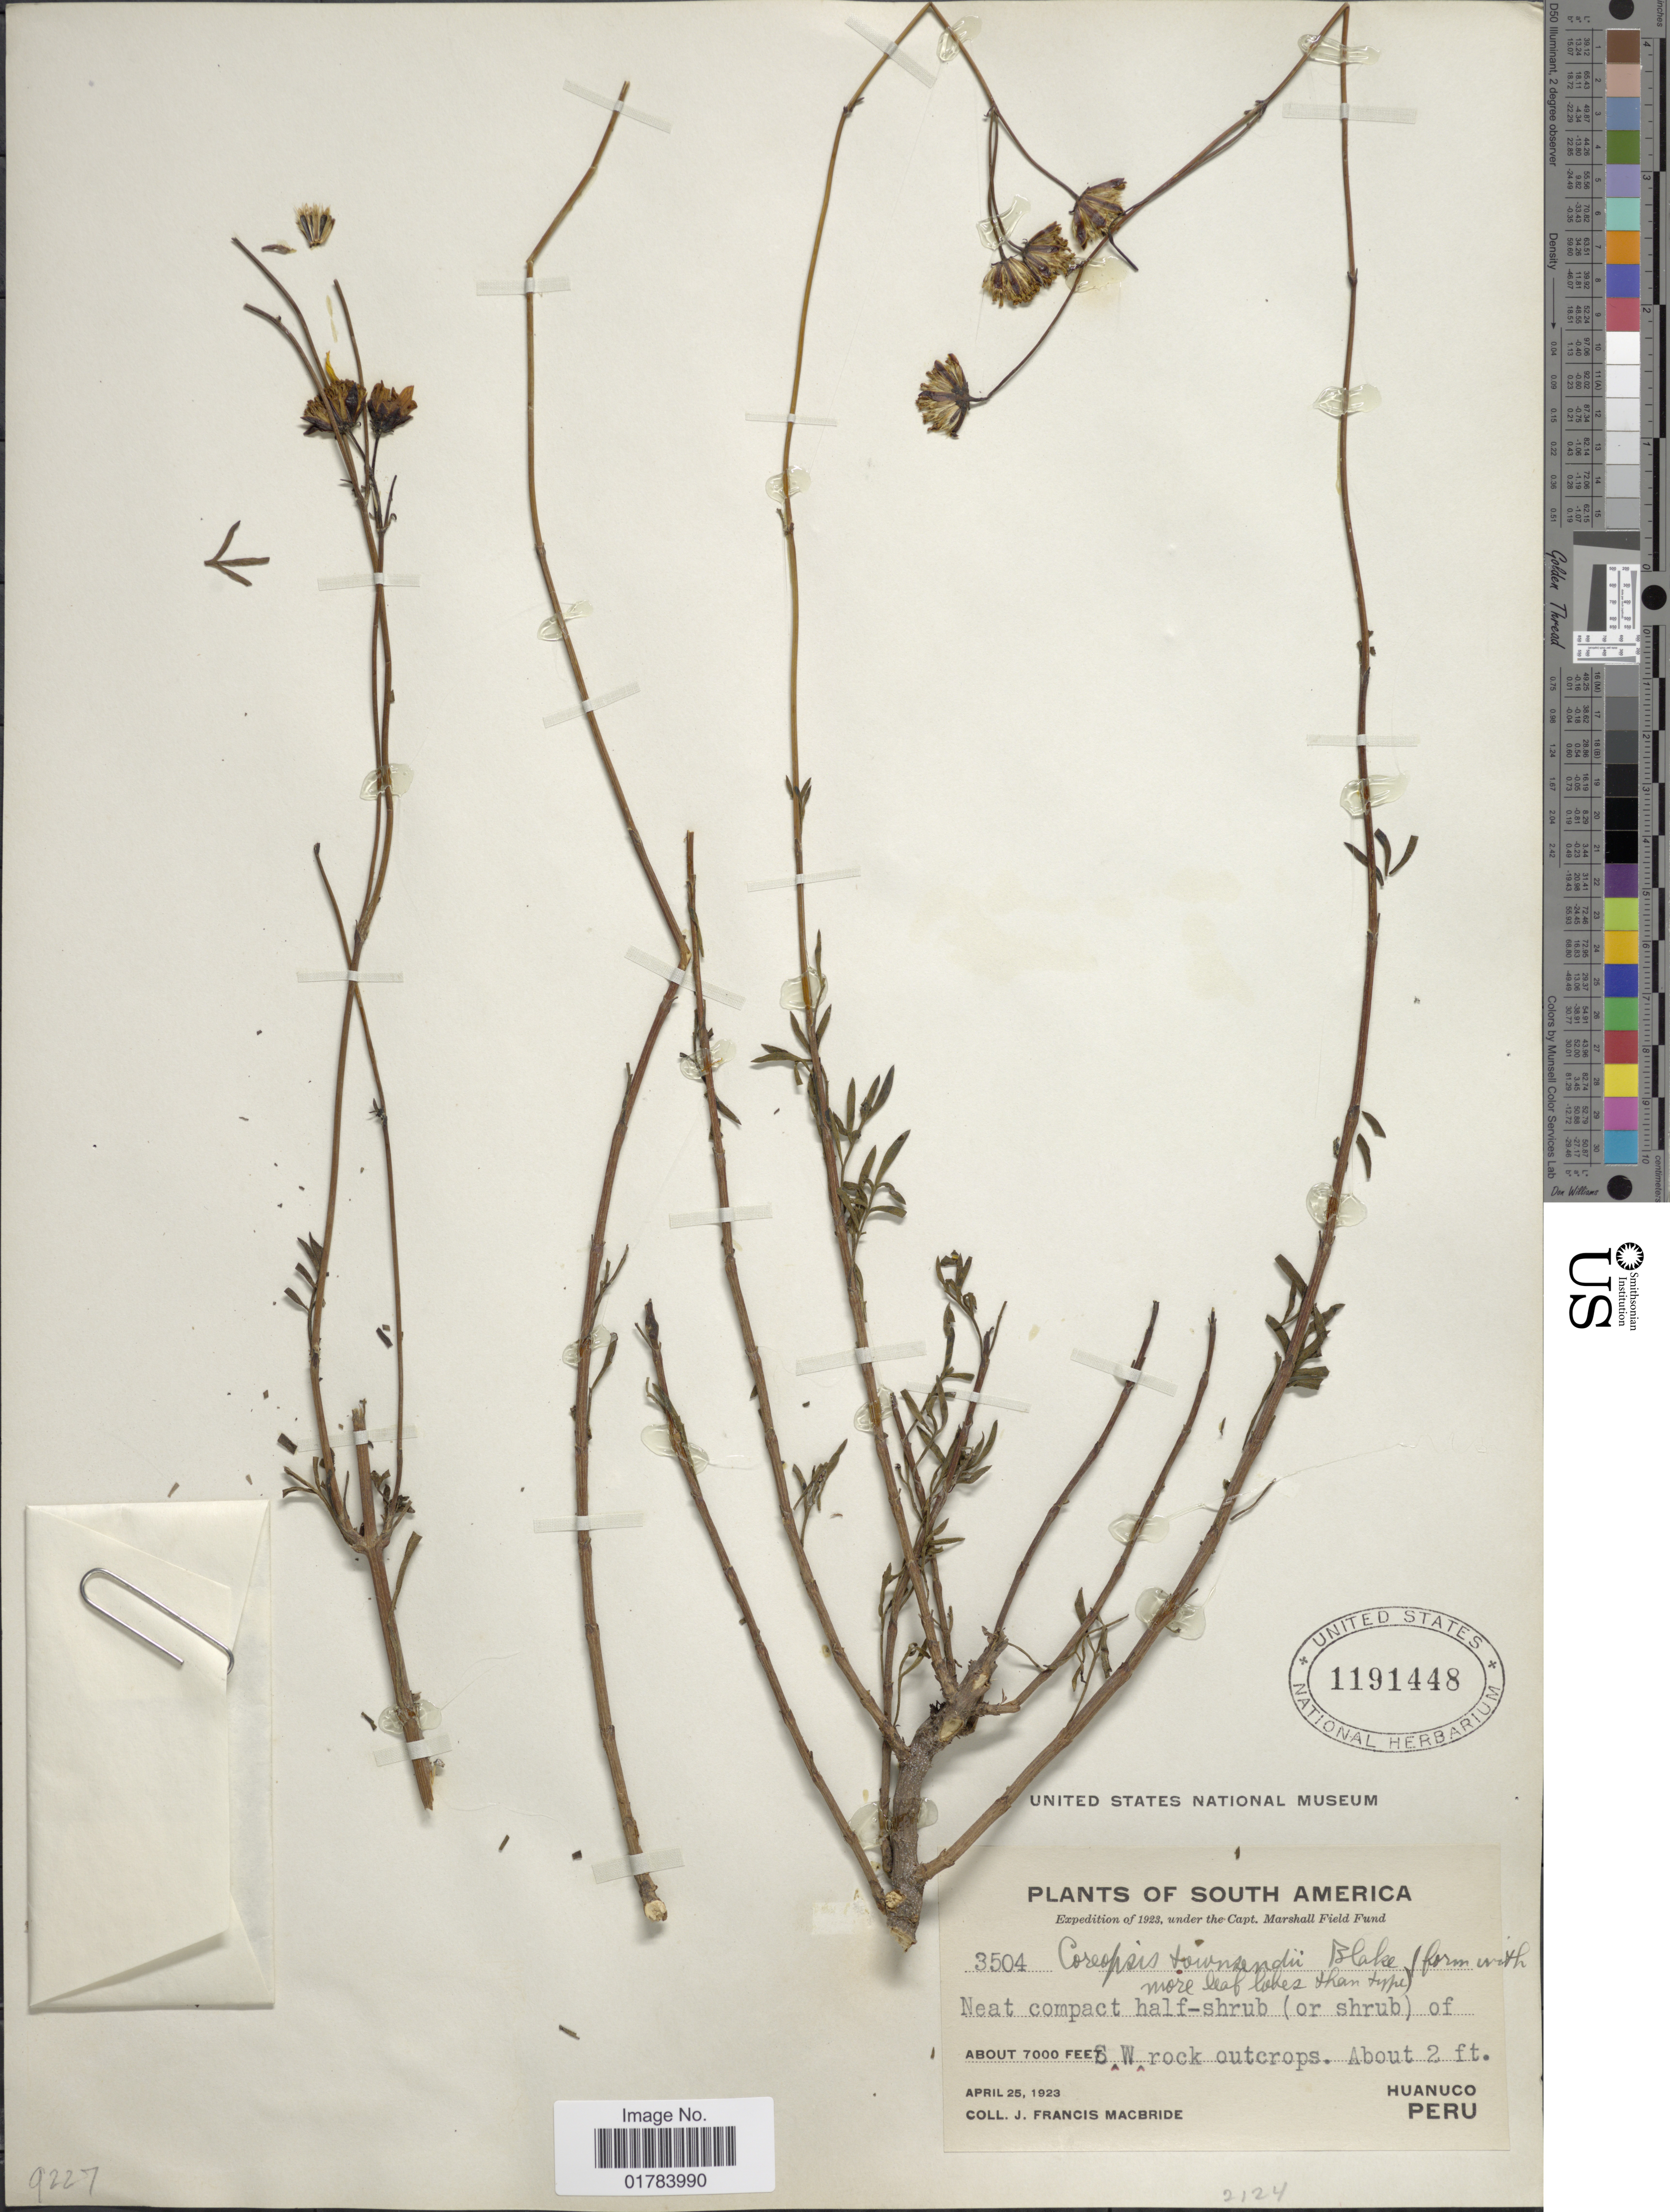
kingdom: Plantae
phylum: Tracheophyta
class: Magnoliopsida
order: Asterales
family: Asteraceae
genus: Coreopsis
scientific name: Coreopsis townsendii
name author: S.F. Blake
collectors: J. F. Macbride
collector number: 3504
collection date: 1923-04-25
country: Peru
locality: Huanuco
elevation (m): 2134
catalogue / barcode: US 1191448